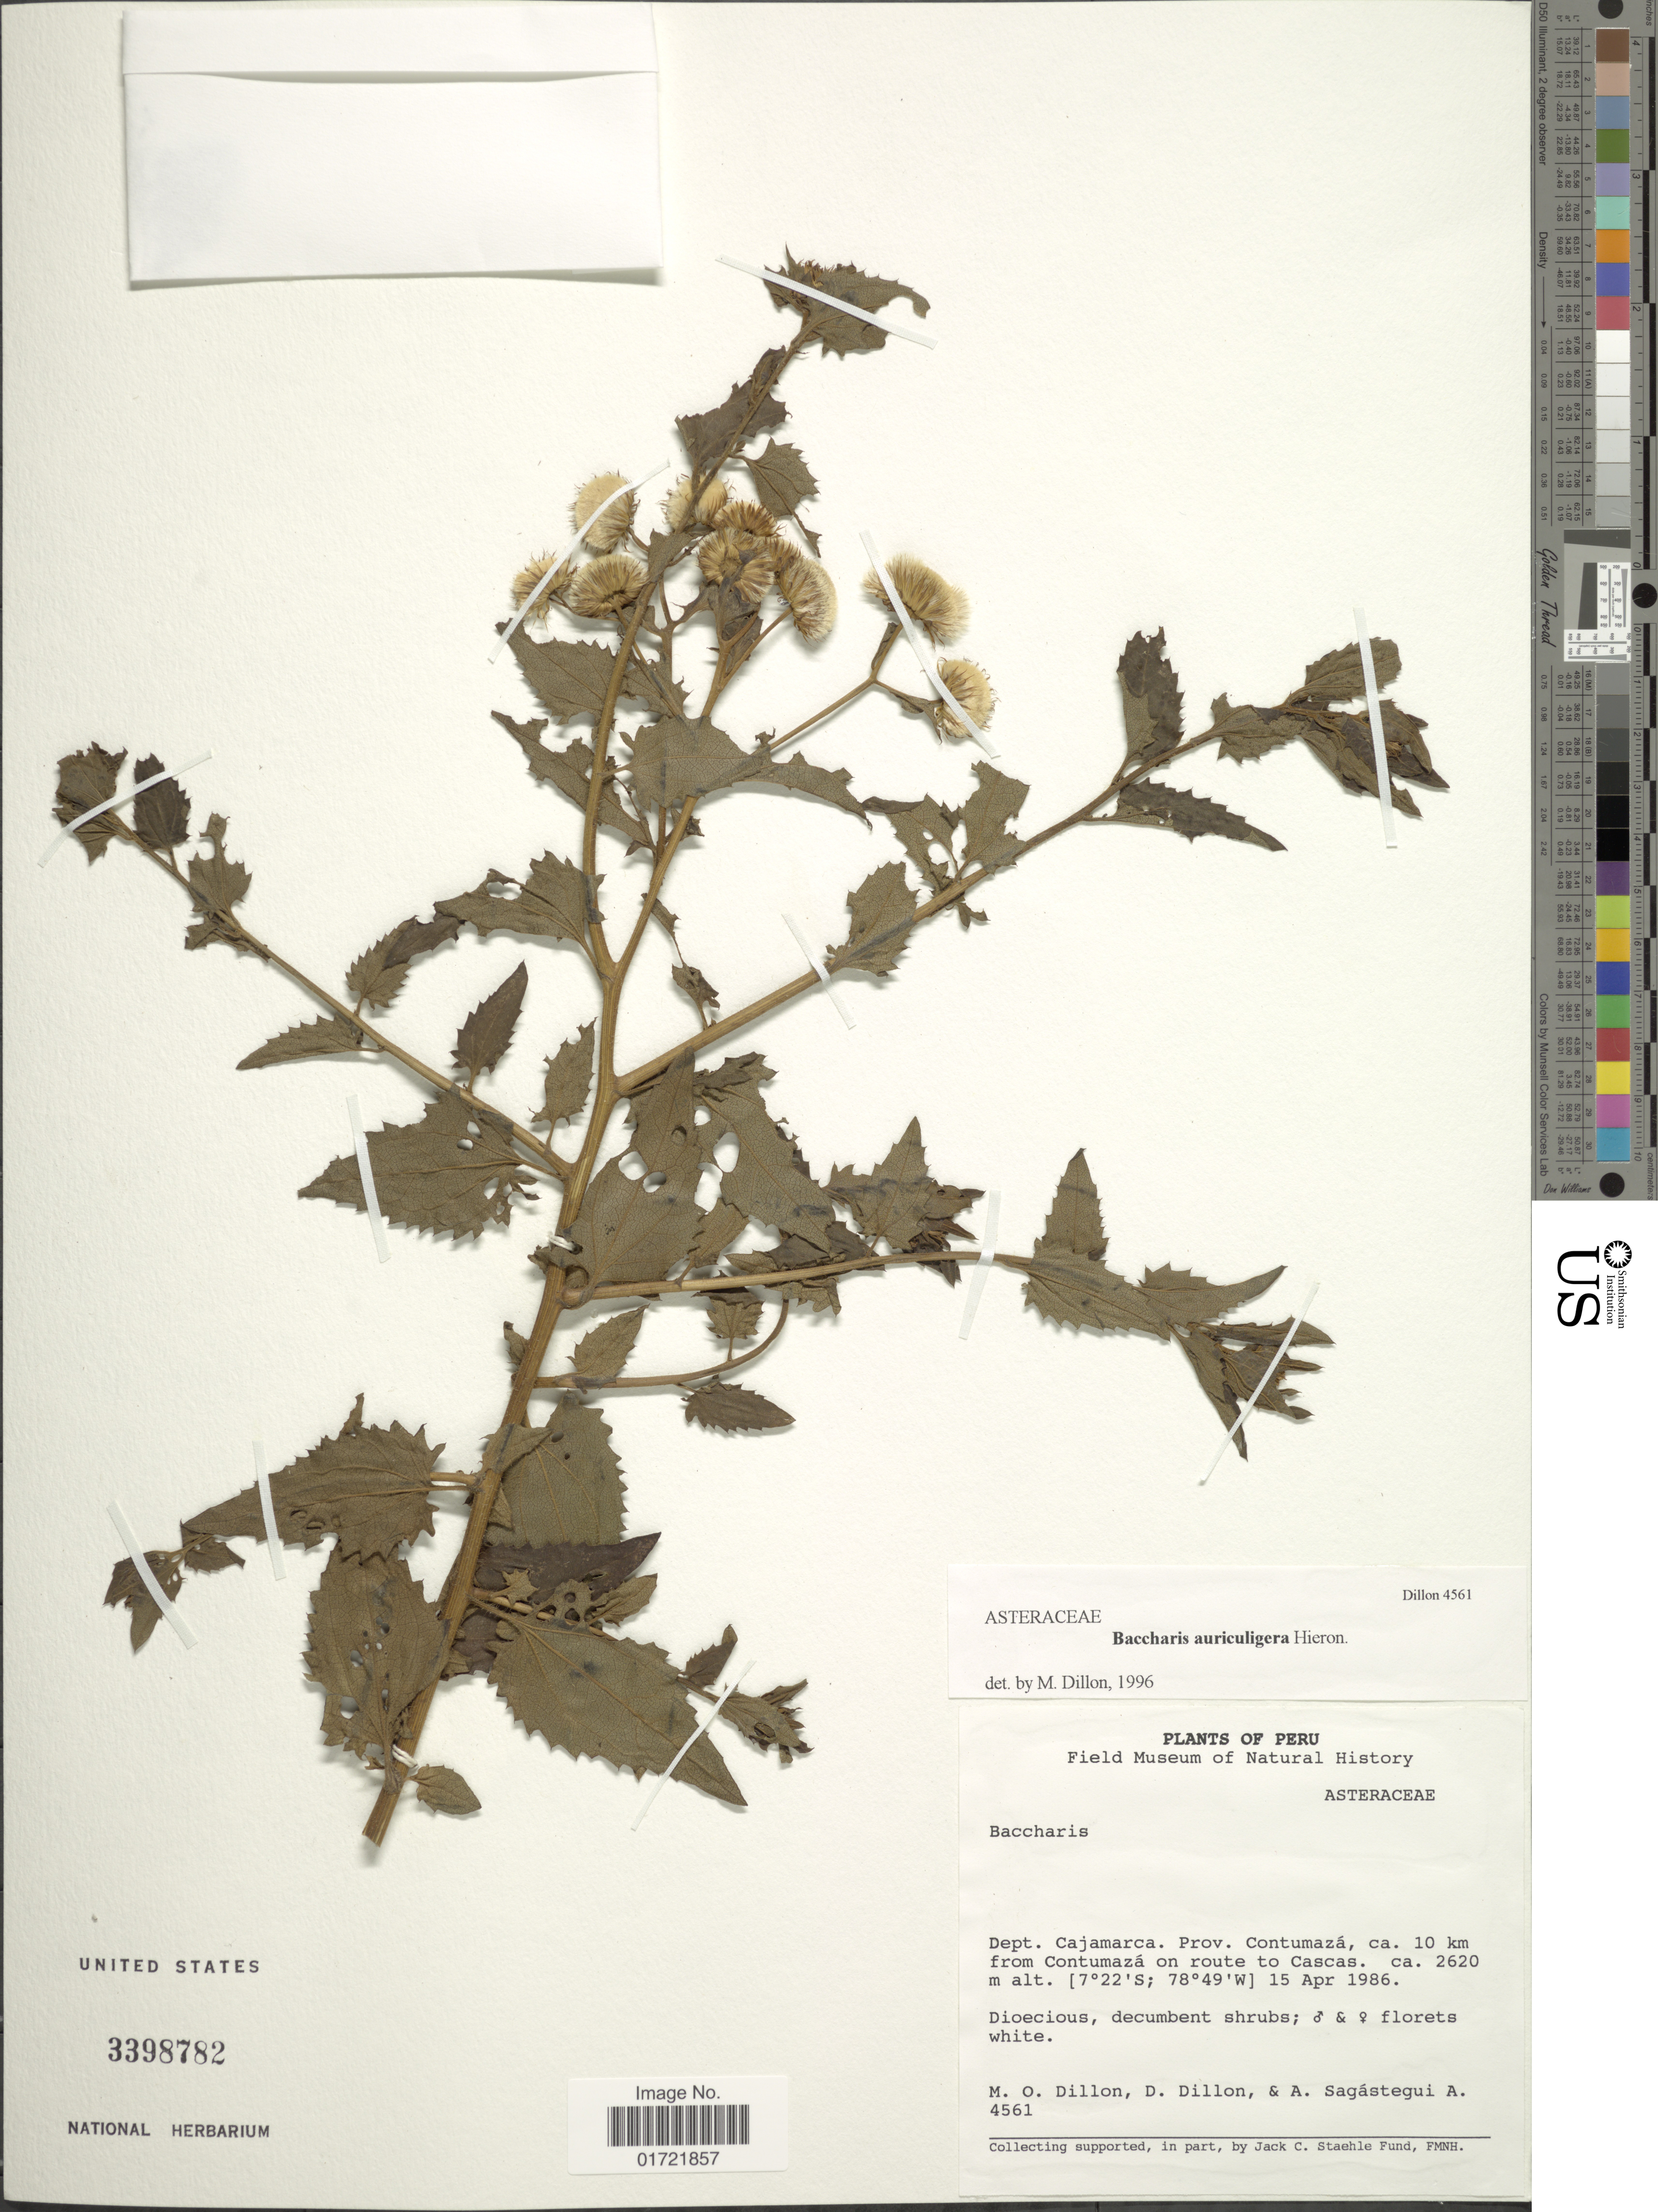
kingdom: Plantae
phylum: Tracheophyta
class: Magnoliopsida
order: Asterales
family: Asteraceae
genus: Baccharis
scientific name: Baccharis auriculigera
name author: Hieron.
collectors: M. O. Dillon, D. Dillon & A. Sagástegui A.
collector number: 4561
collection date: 1986-04-15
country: Peru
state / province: Cajamarca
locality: Prov Contumaza, ca. 10 km from Cpontumaza on route do cascas.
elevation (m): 2620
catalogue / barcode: US 3398782